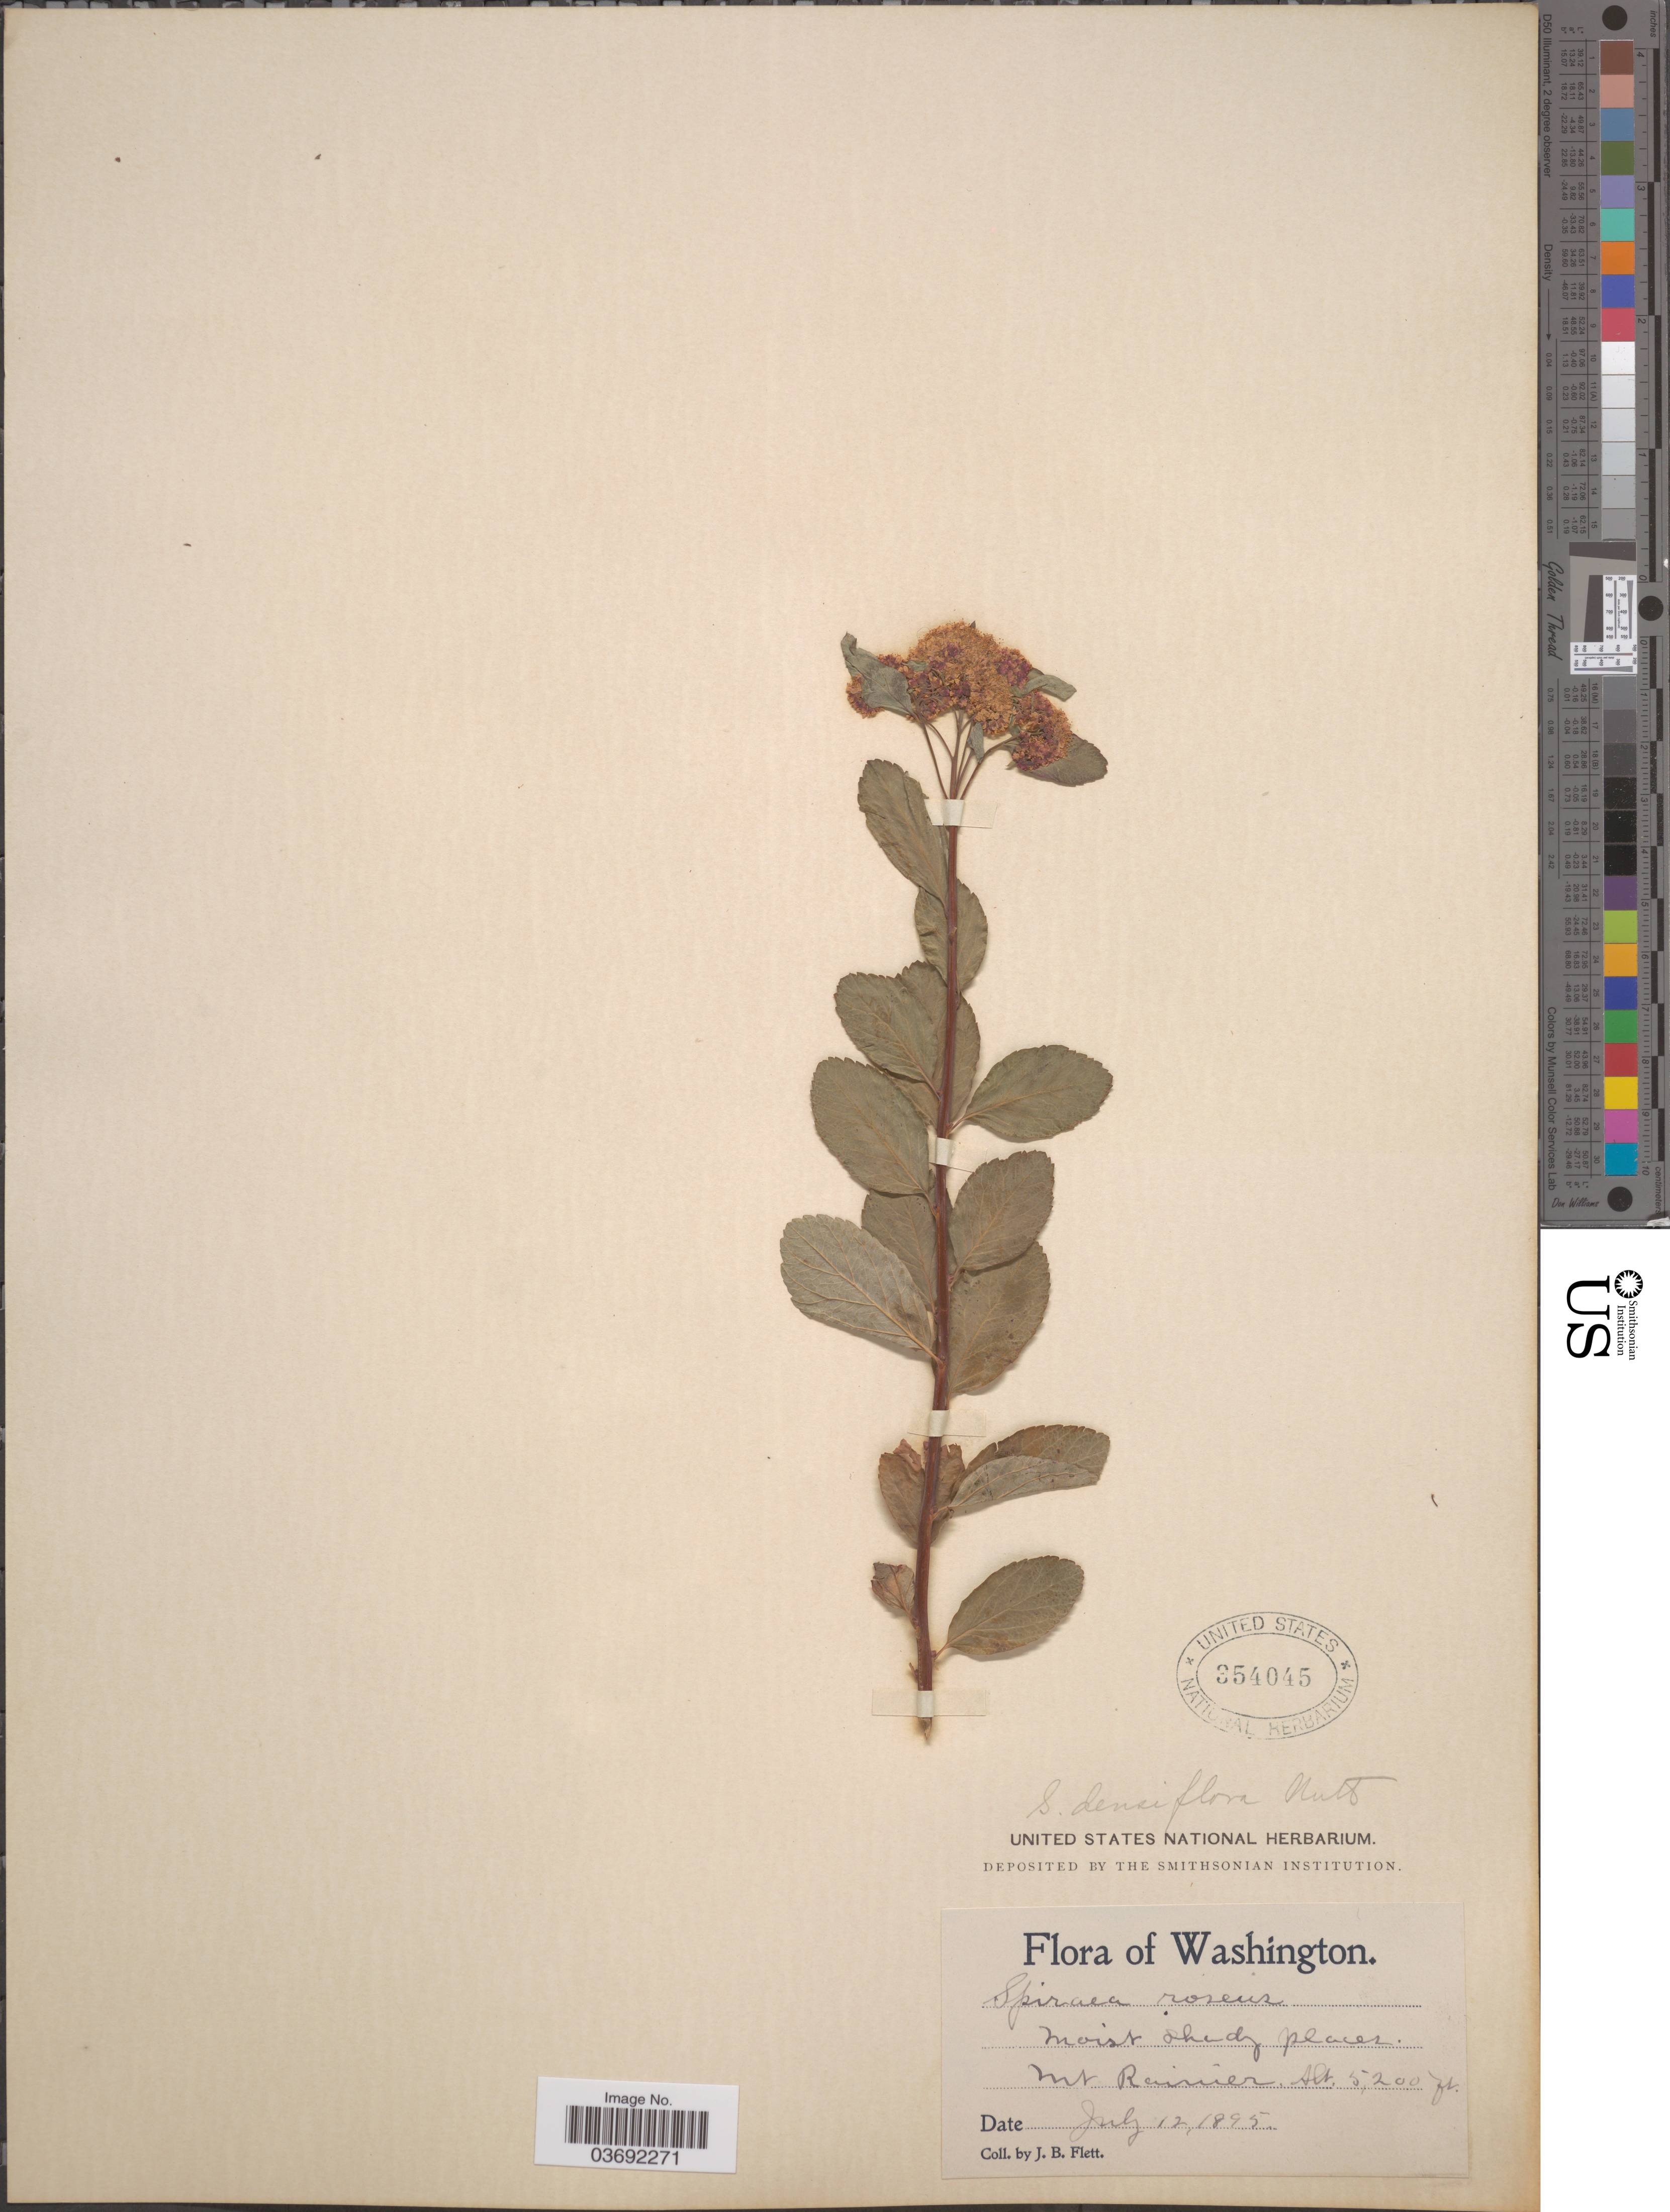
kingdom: Plantae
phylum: Tracheophyta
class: Magnoliopsida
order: Rosales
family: Rosaceae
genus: Spiraea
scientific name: Spiraea densiflora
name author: Nutt. ex Greenm.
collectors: J. Flett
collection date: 1895-07-12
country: United States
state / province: Washington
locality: Mt. Rainier.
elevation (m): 1585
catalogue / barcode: US 354045